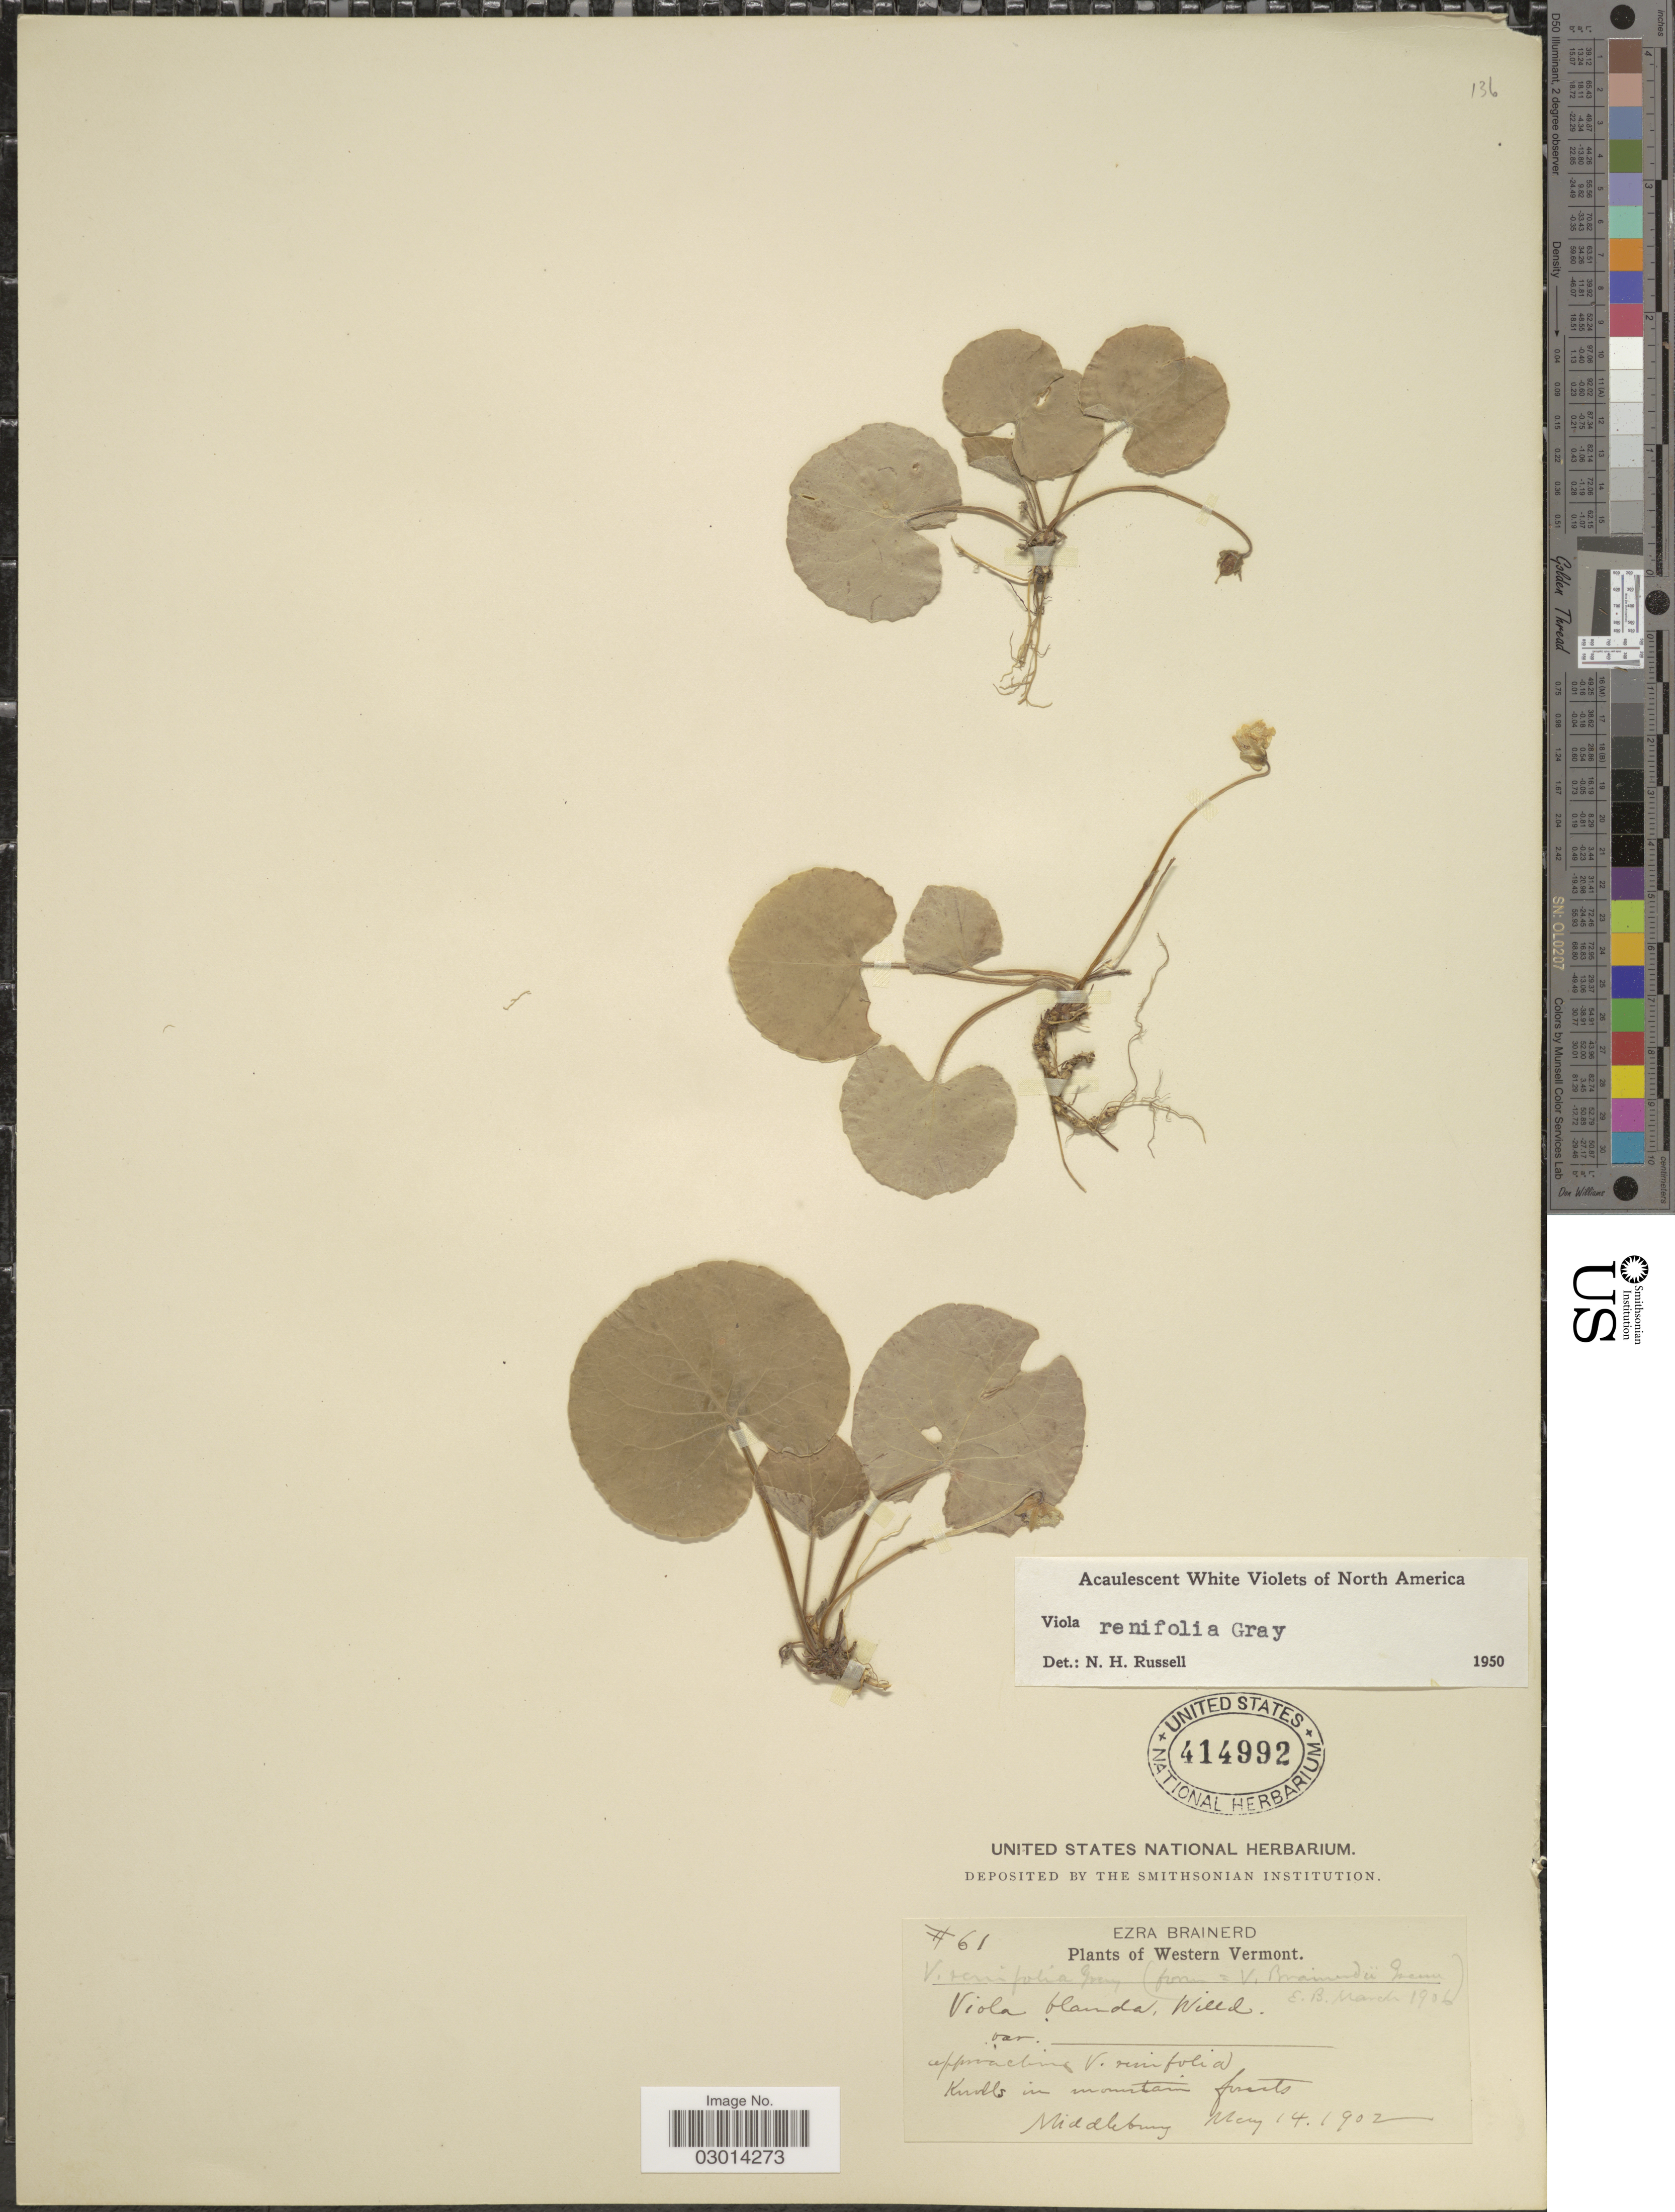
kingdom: Plantae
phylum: Tracheophyta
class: Magnoliopsida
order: Malpighiales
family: Violaceae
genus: Viola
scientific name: Viola renifolia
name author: A. Gray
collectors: E. Brainerd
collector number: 61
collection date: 1902-05-14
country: United States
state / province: Vermont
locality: Western Vermont. Middlebury.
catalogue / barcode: US 414992